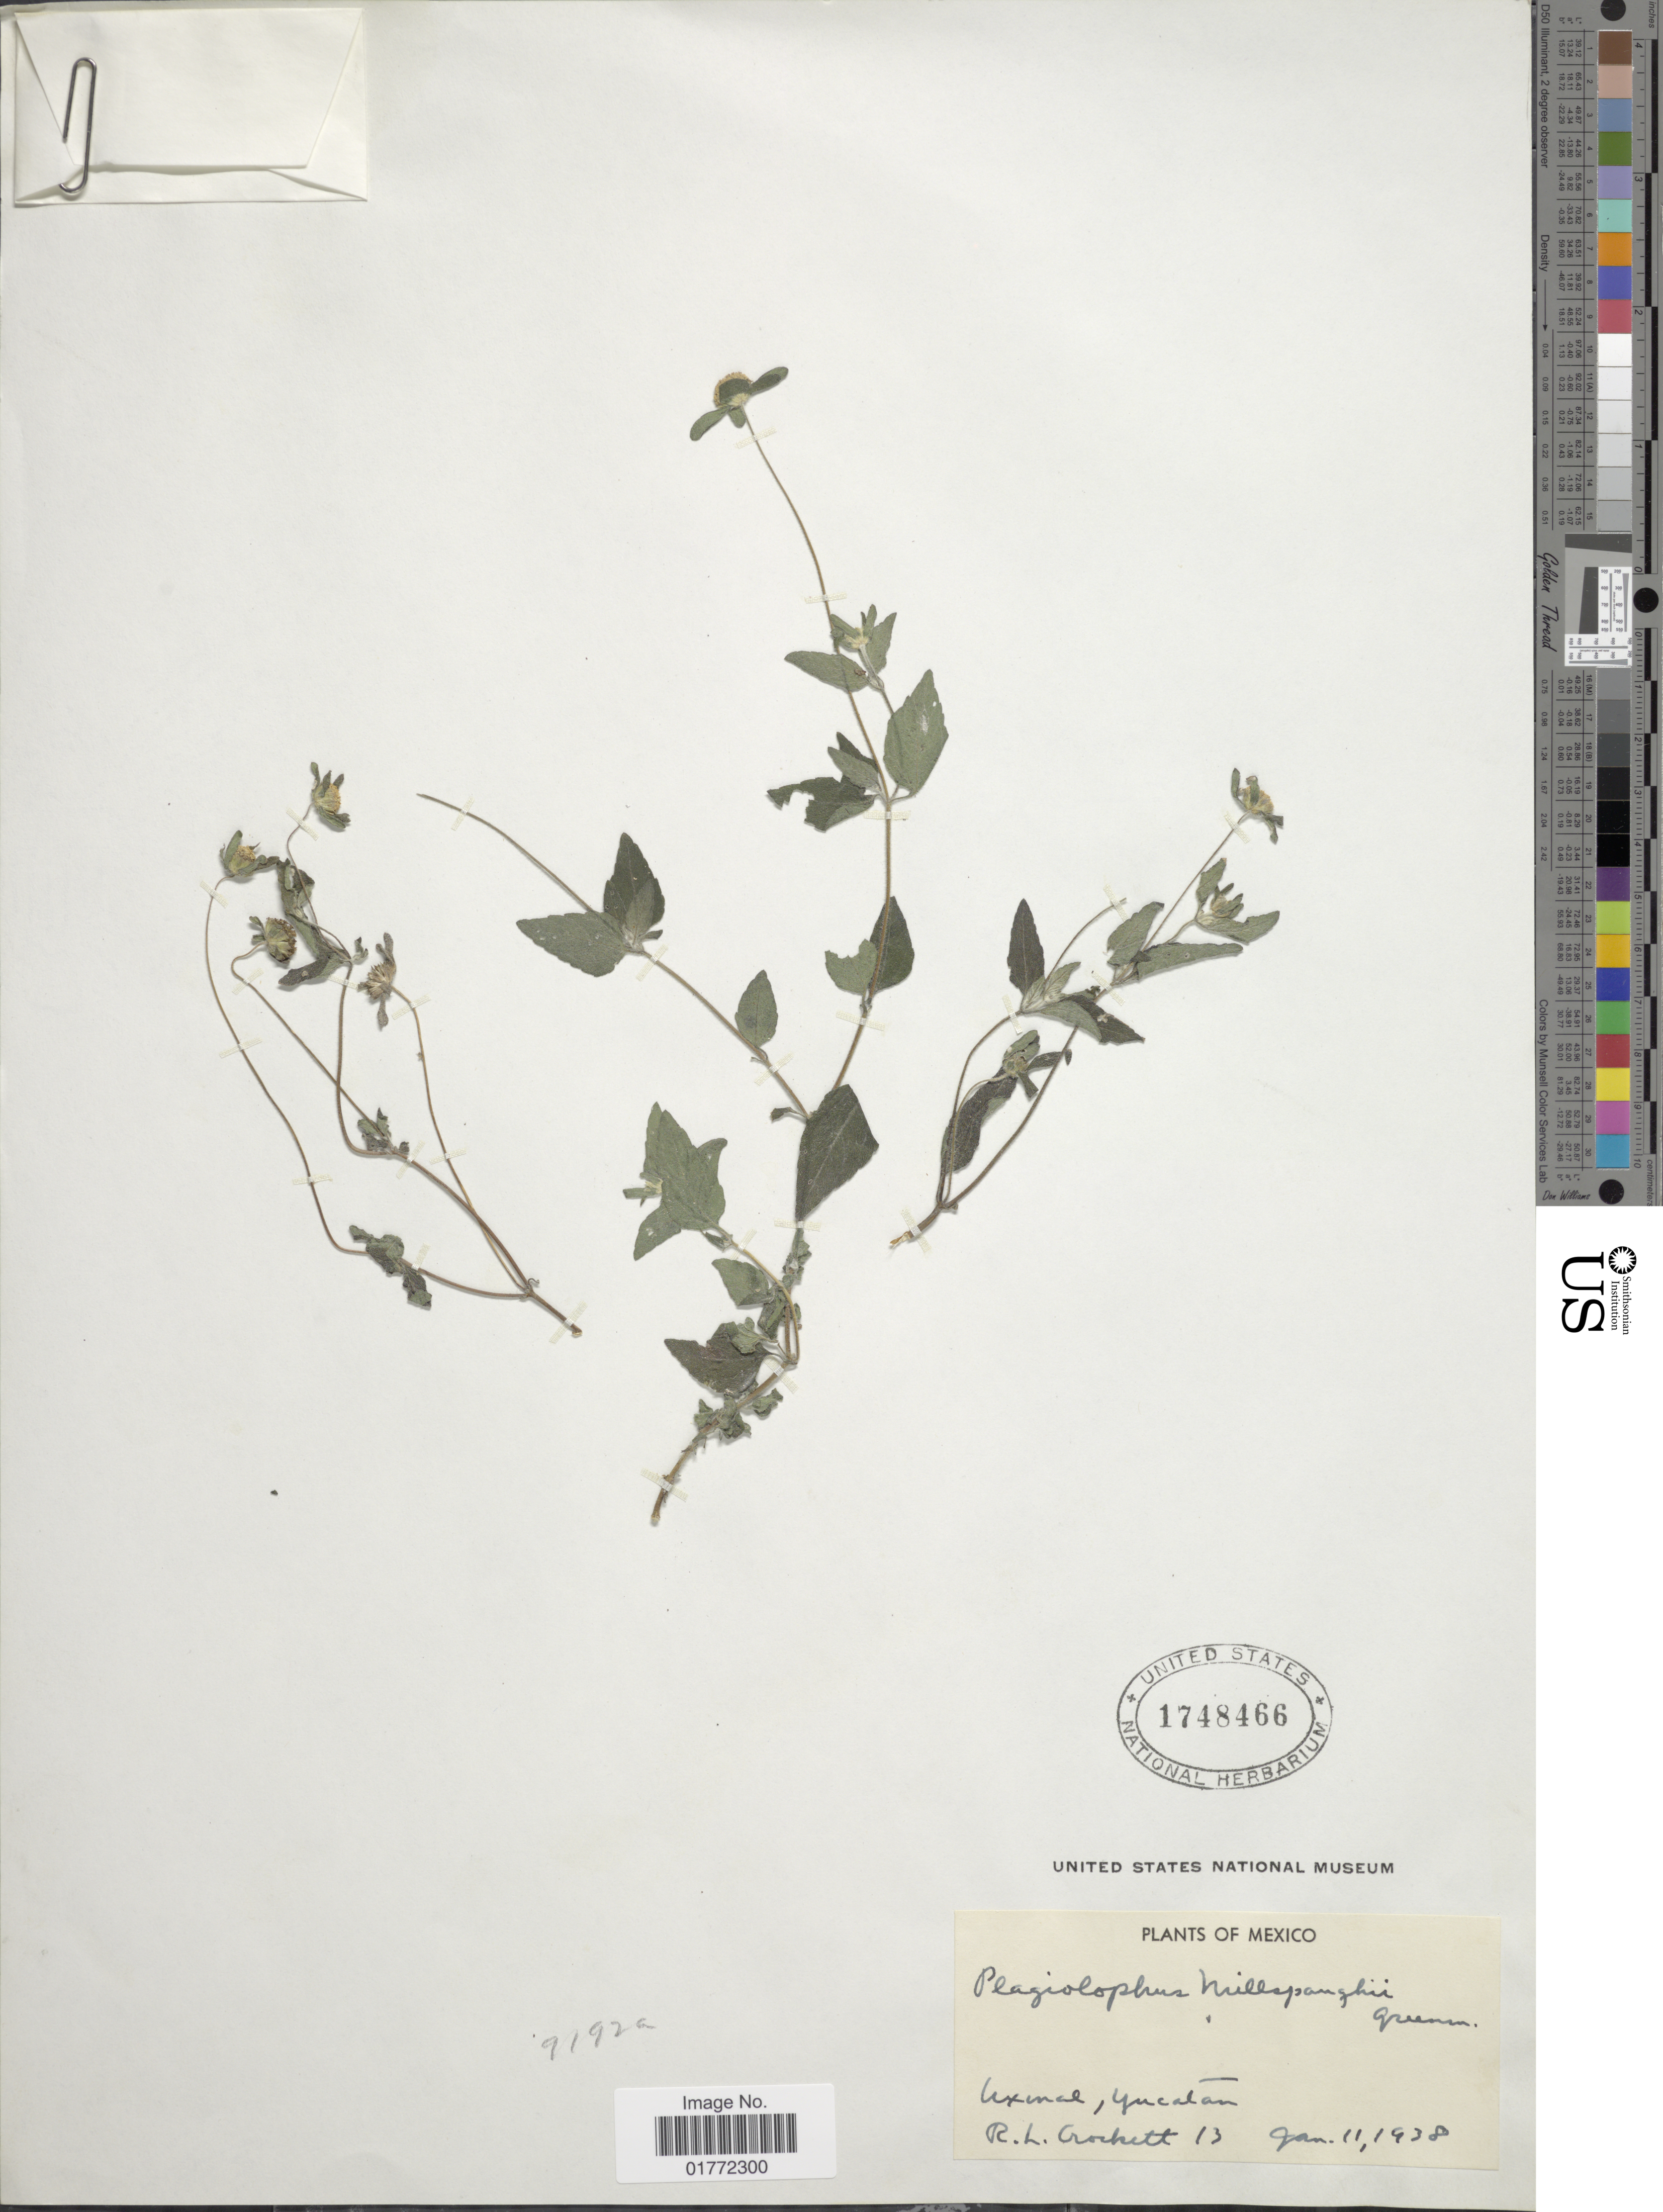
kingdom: Plantae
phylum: Tracheophyta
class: Magnoliopsida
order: Asterales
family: Asteraceae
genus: Plagiolophus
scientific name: Plagiolophus millspaughii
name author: Greenm.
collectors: R. Crockett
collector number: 13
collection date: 1938-01-11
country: Mexico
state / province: Yucatán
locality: Uxmal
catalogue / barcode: US 1748466